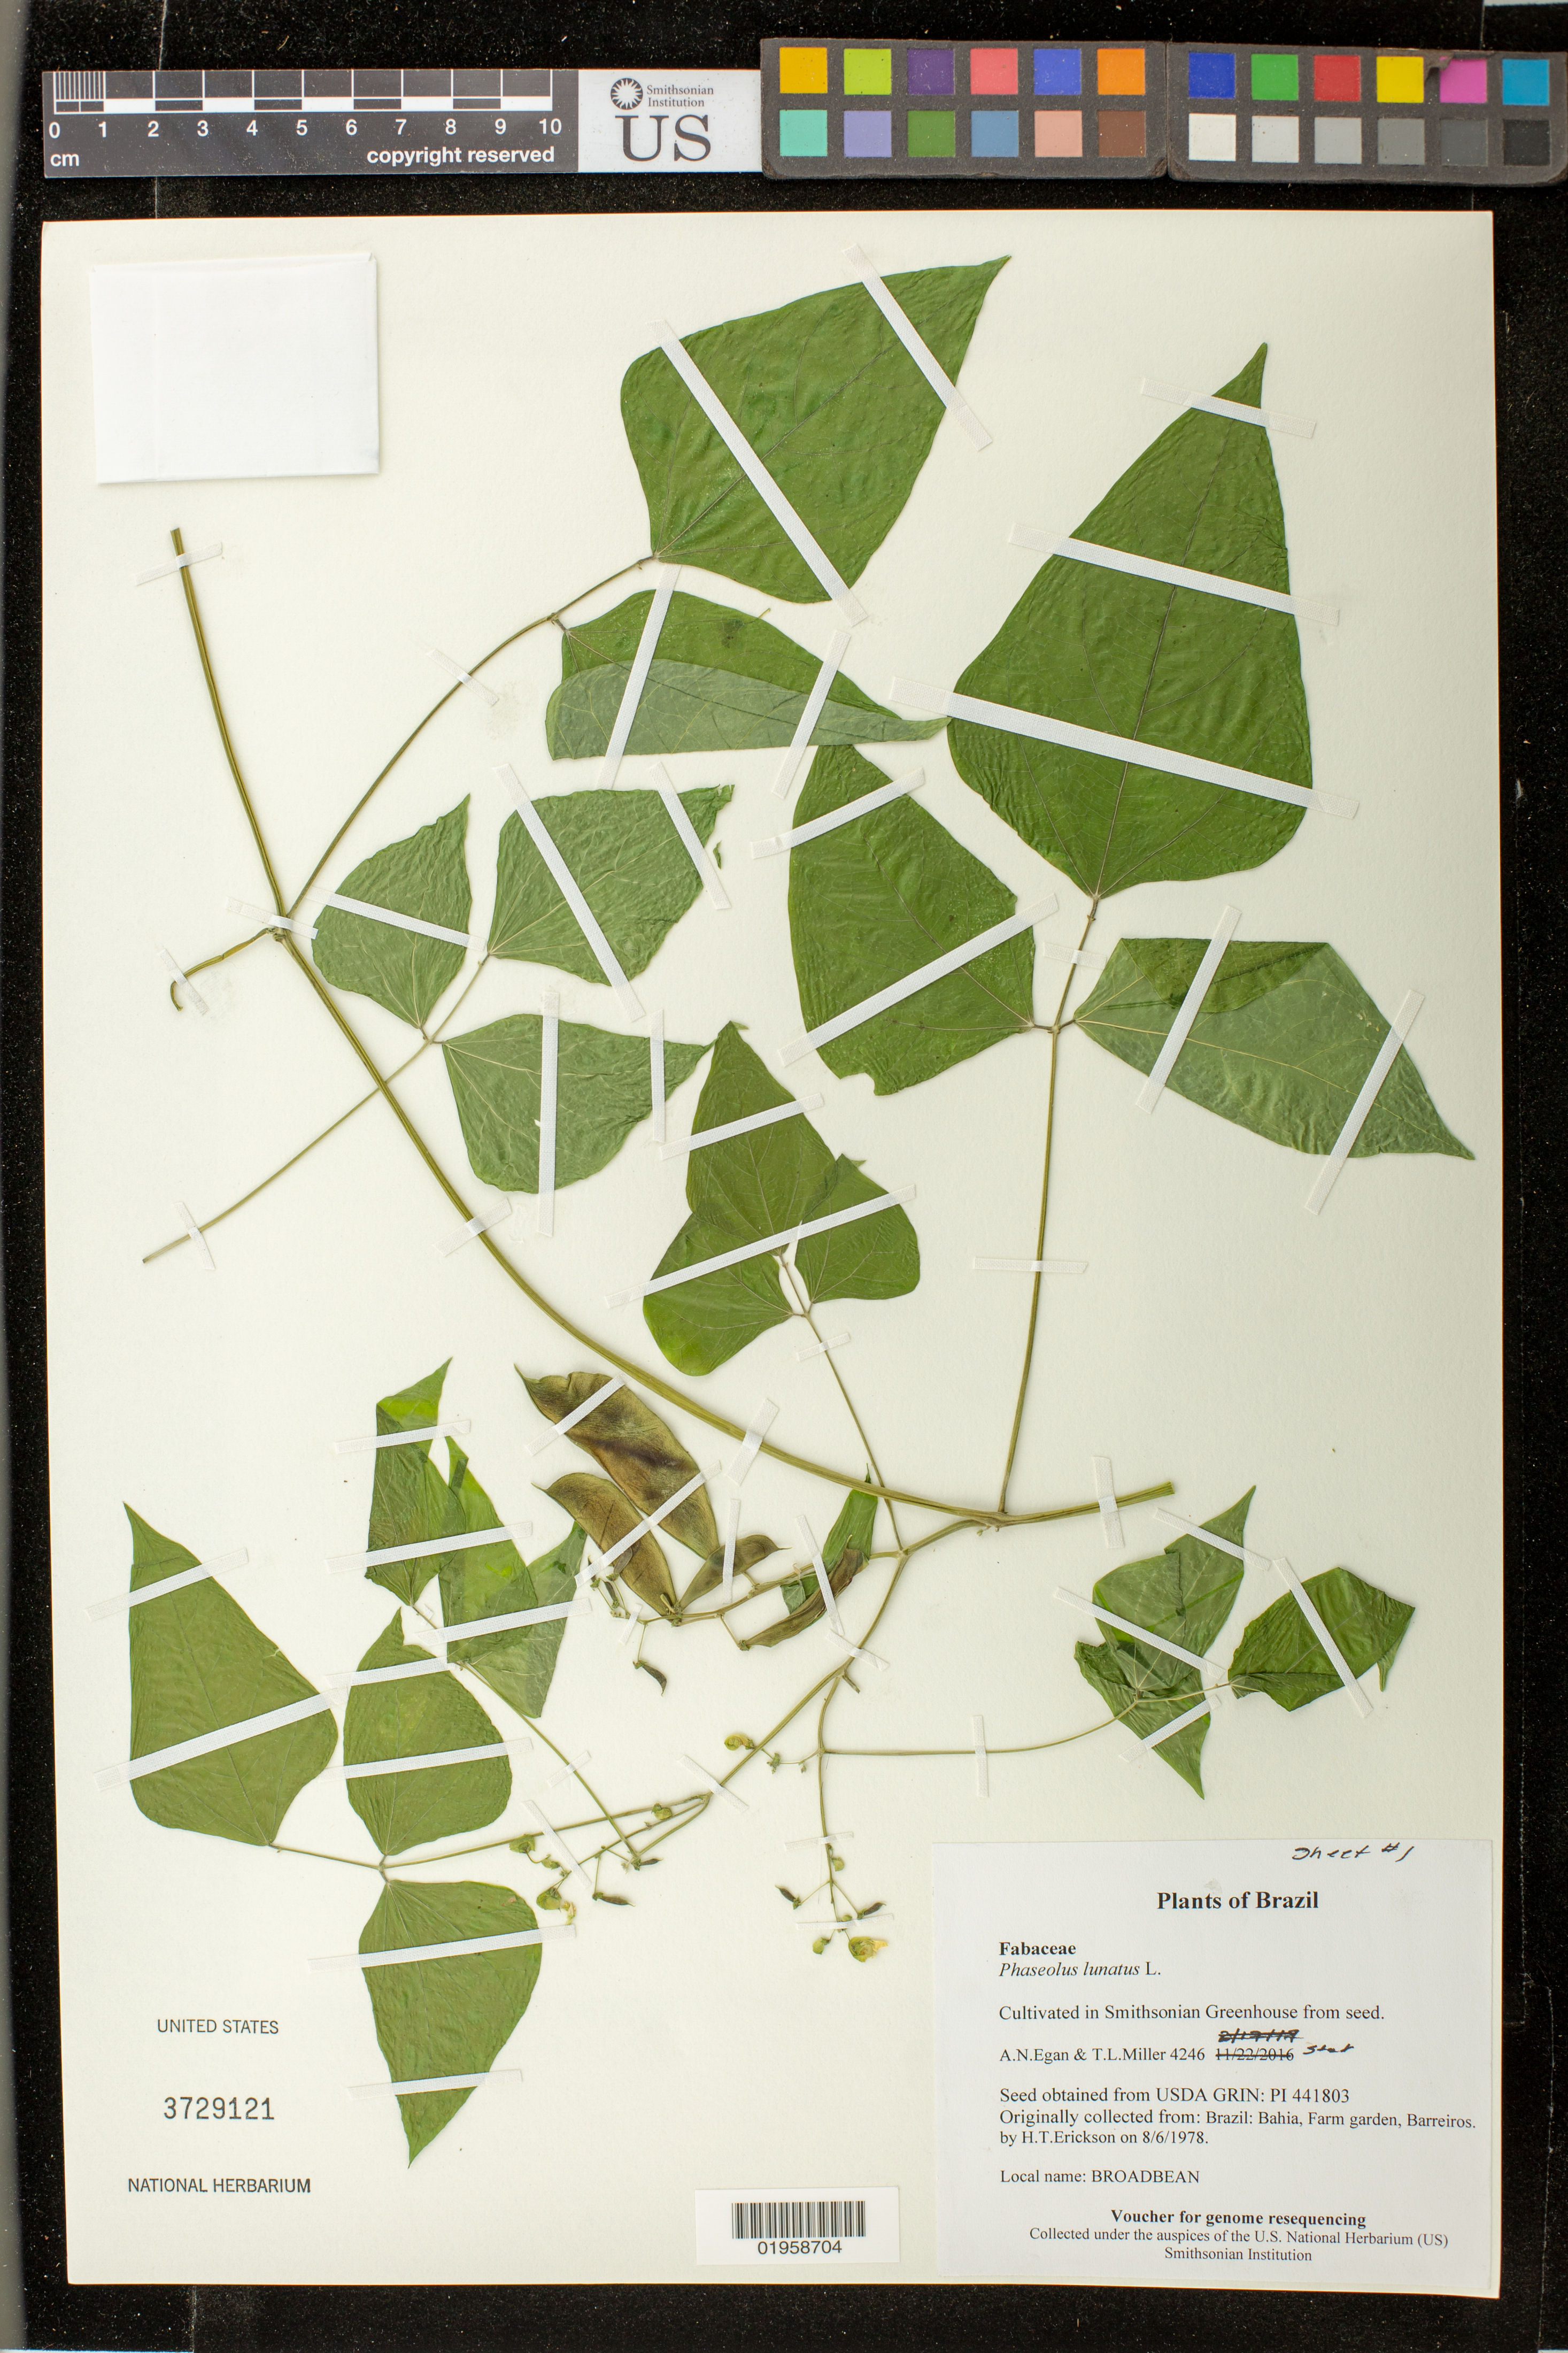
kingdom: Plantae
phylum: Tracheophyta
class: Magnoliopsida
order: Fabales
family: Fabaceae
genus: Phaseolus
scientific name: Phaseolus lunatus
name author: L.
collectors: A. N. Egan & T. L. Miller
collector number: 4246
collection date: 2016-11-22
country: United States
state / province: Maryland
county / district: Prince George's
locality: Smithsonian's Museum Support Ctr; 4210 Suitland Pkwy., NMNH Botany Research Greenhouses. Suitland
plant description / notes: Originally collected in Brazil, Bahia, Farm garden, Barreiros, on 1978-08-06. H.T.Erickson (collector); Grown from seed acquired from the USDA's GRIN seed bank.; Broadbean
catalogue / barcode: US 3729121